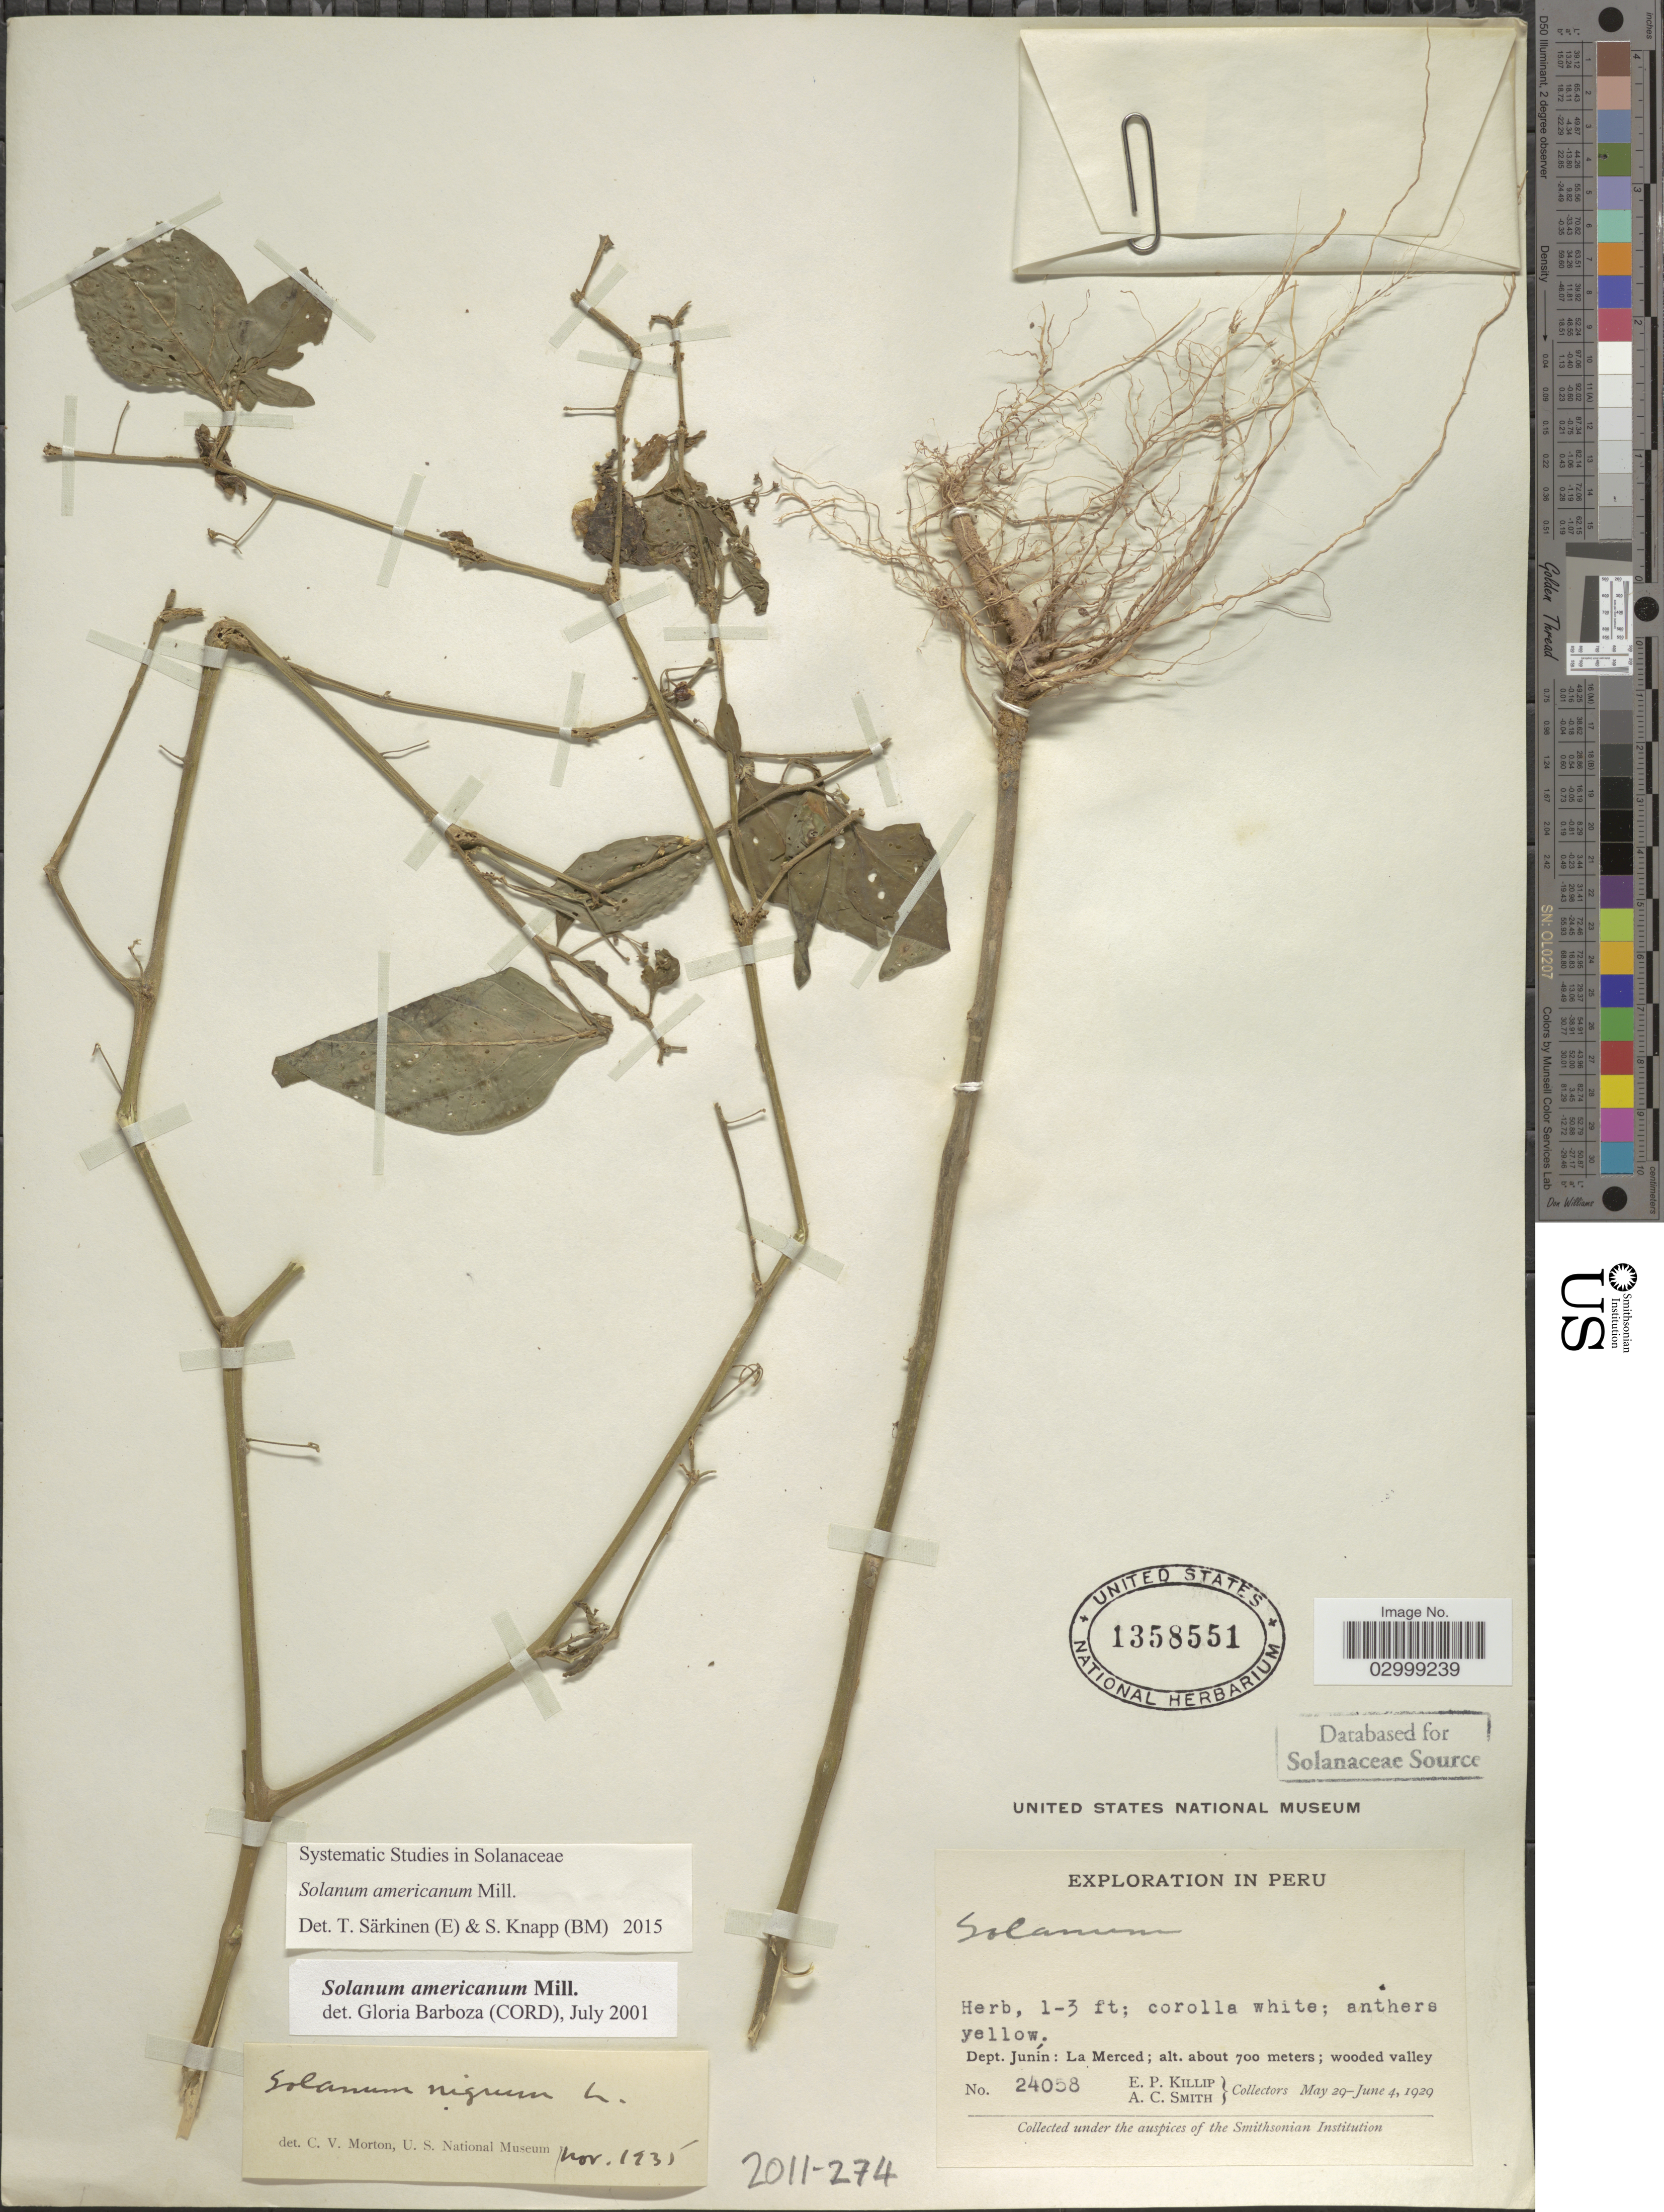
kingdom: Plantae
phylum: Tracheophyta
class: Magnoliopsida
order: Solanales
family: Solanaceae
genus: Solanum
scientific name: Solanum americanum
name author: Mill.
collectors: E. P. Killip & A. C. Smith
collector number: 24058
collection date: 1929-05-29/1929-06-04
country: Peru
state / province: Junín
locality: Dept. Junín: La Merced.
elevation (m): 700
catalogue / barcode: US 1358551